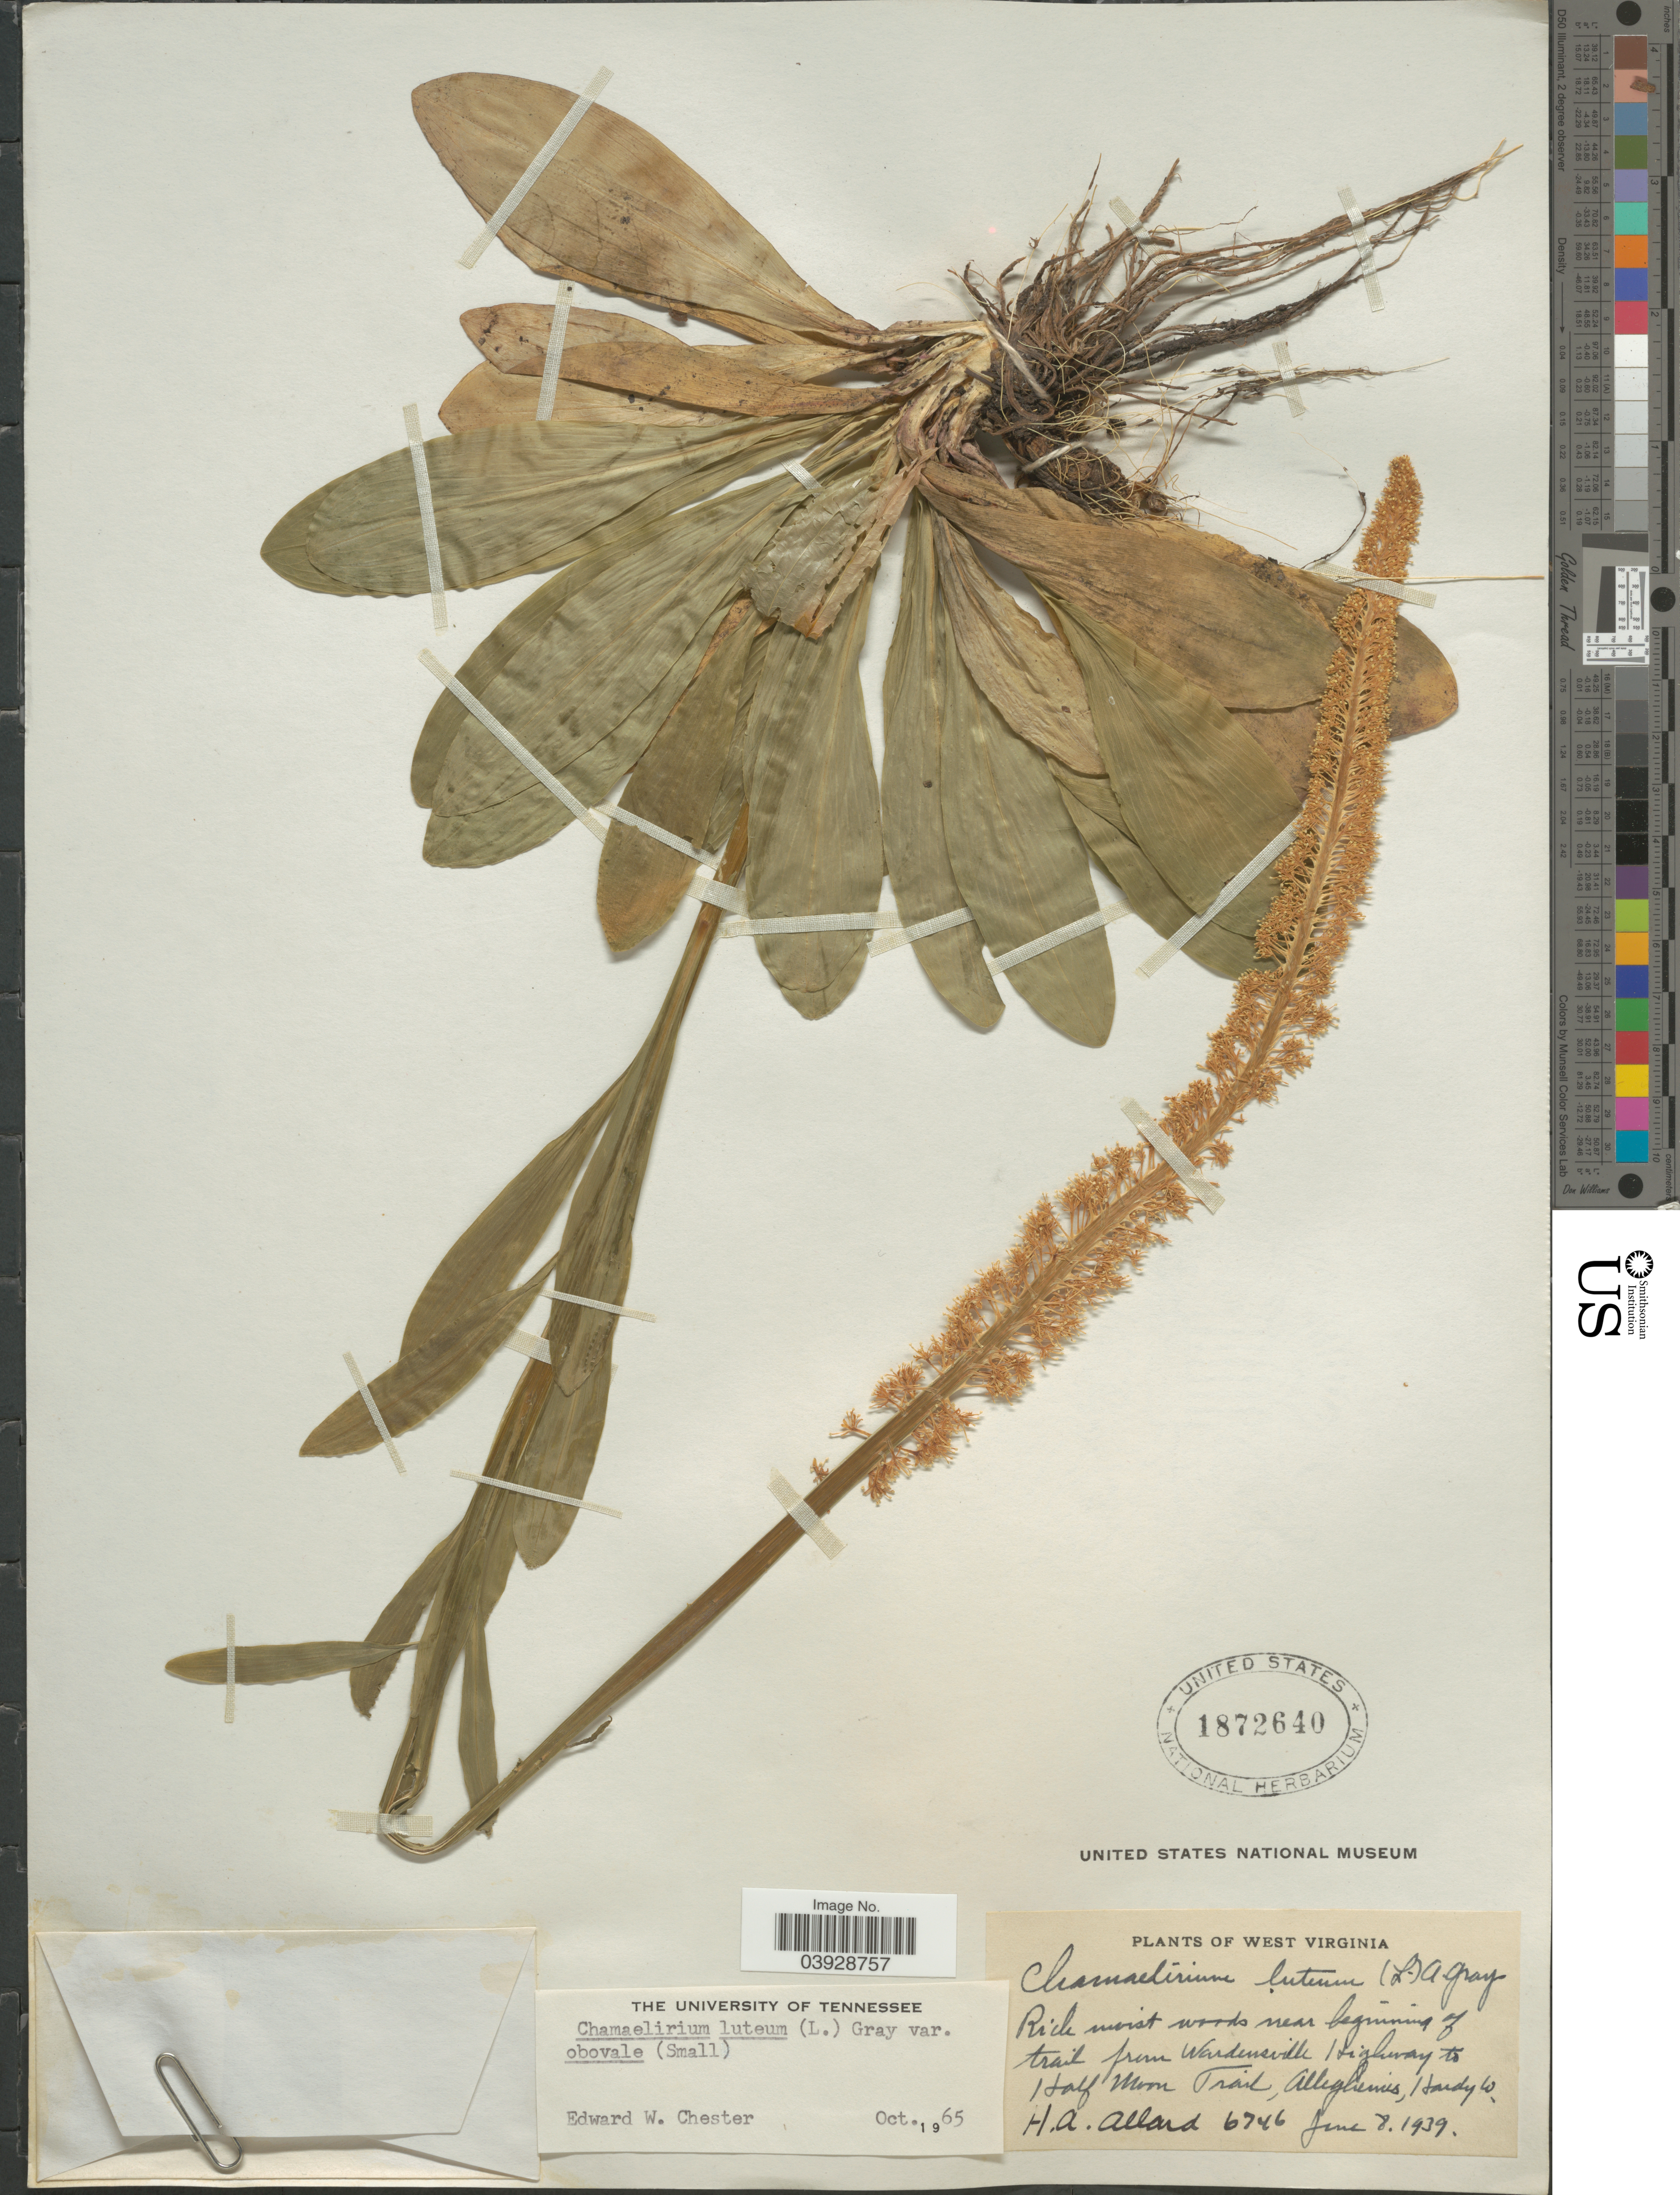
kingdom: Plantae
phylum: Tracheophyta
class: Liliopsida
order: Liliales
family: Melanthiaceae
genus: Chamaelirium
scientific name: Chamaelirium luteum var. obovale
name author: (Small) ined.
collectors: H. A. Allard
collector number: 6746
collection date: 1939-06-08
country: United States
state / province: West Virginia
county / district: Hardy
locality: Rich moist woods near beginning of trail from Wardensville Highway to Half Moon Trail, Alleghenies, Hardy Co.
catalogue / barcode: US 1872640